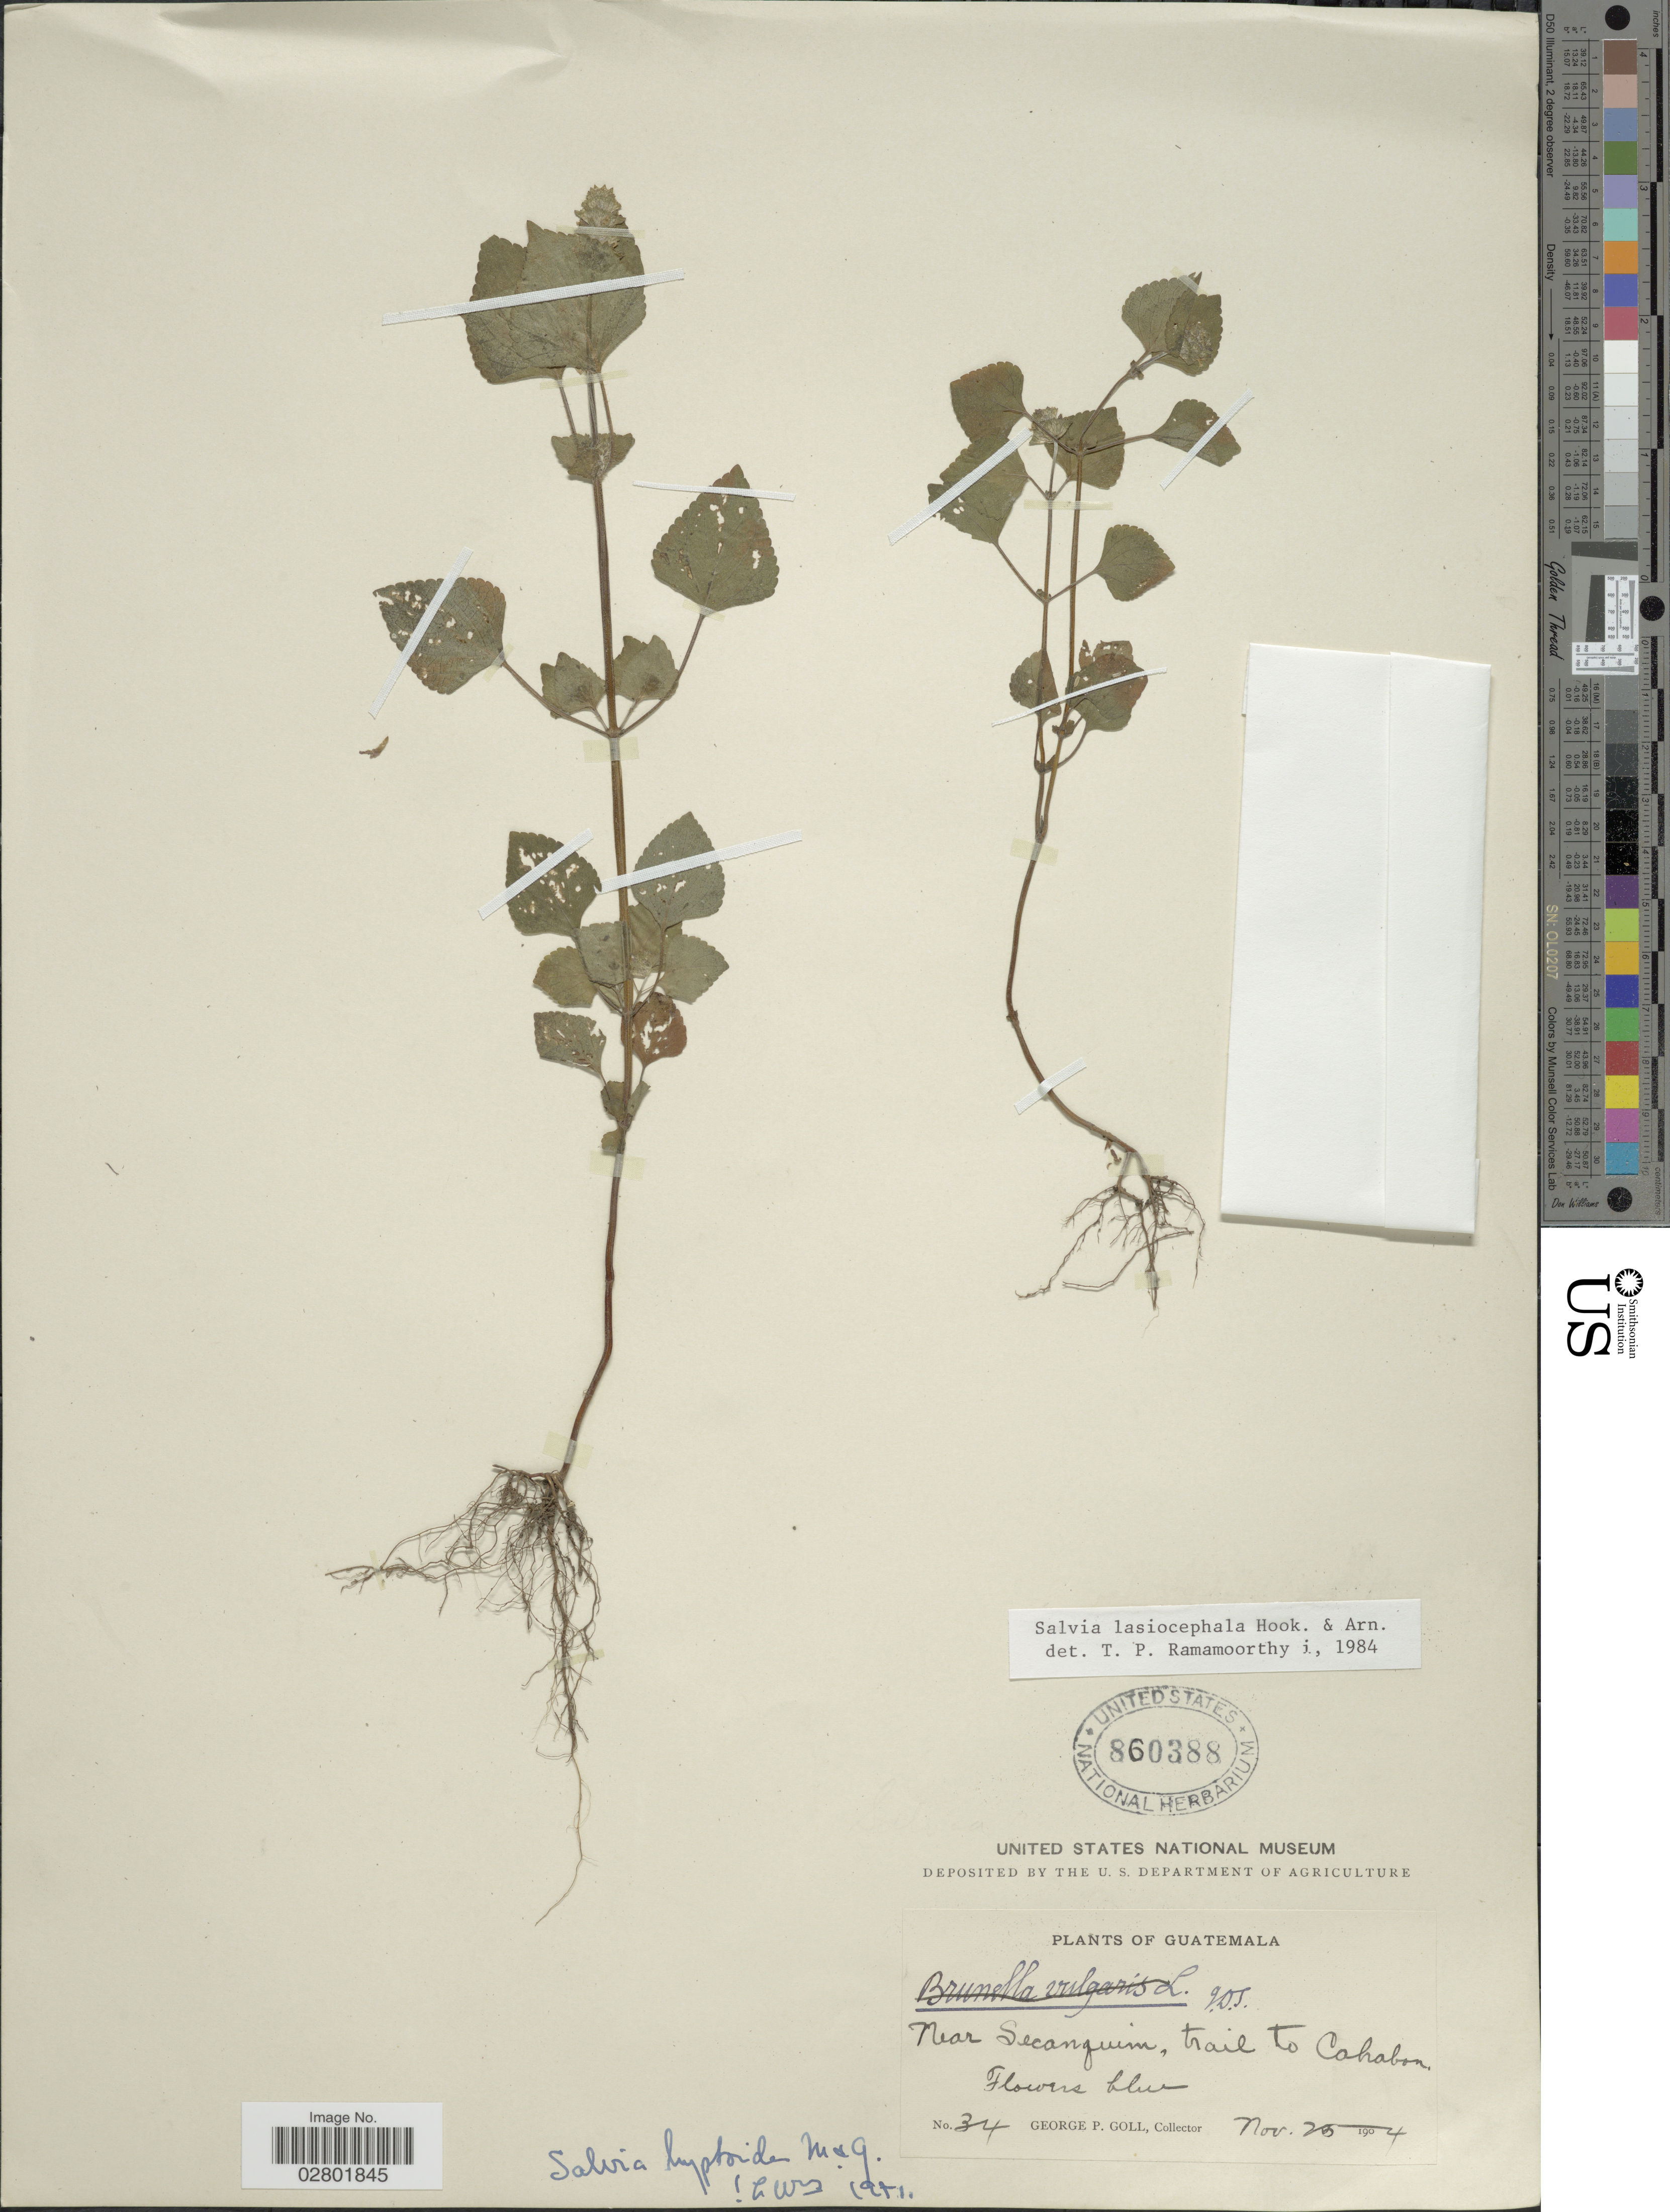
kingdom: Plantae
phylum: Tracheophyta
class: Magnoliopsida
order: Lamiales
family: Lamiaceae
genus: Salvia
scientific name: Salvia lasiocephala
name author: Hook. & Arn.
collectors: G. P. Goll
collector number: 34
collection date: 1904-11-25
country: Guatemala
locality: Near Secanquim, trail to Cahabon.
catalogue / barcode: US 860388